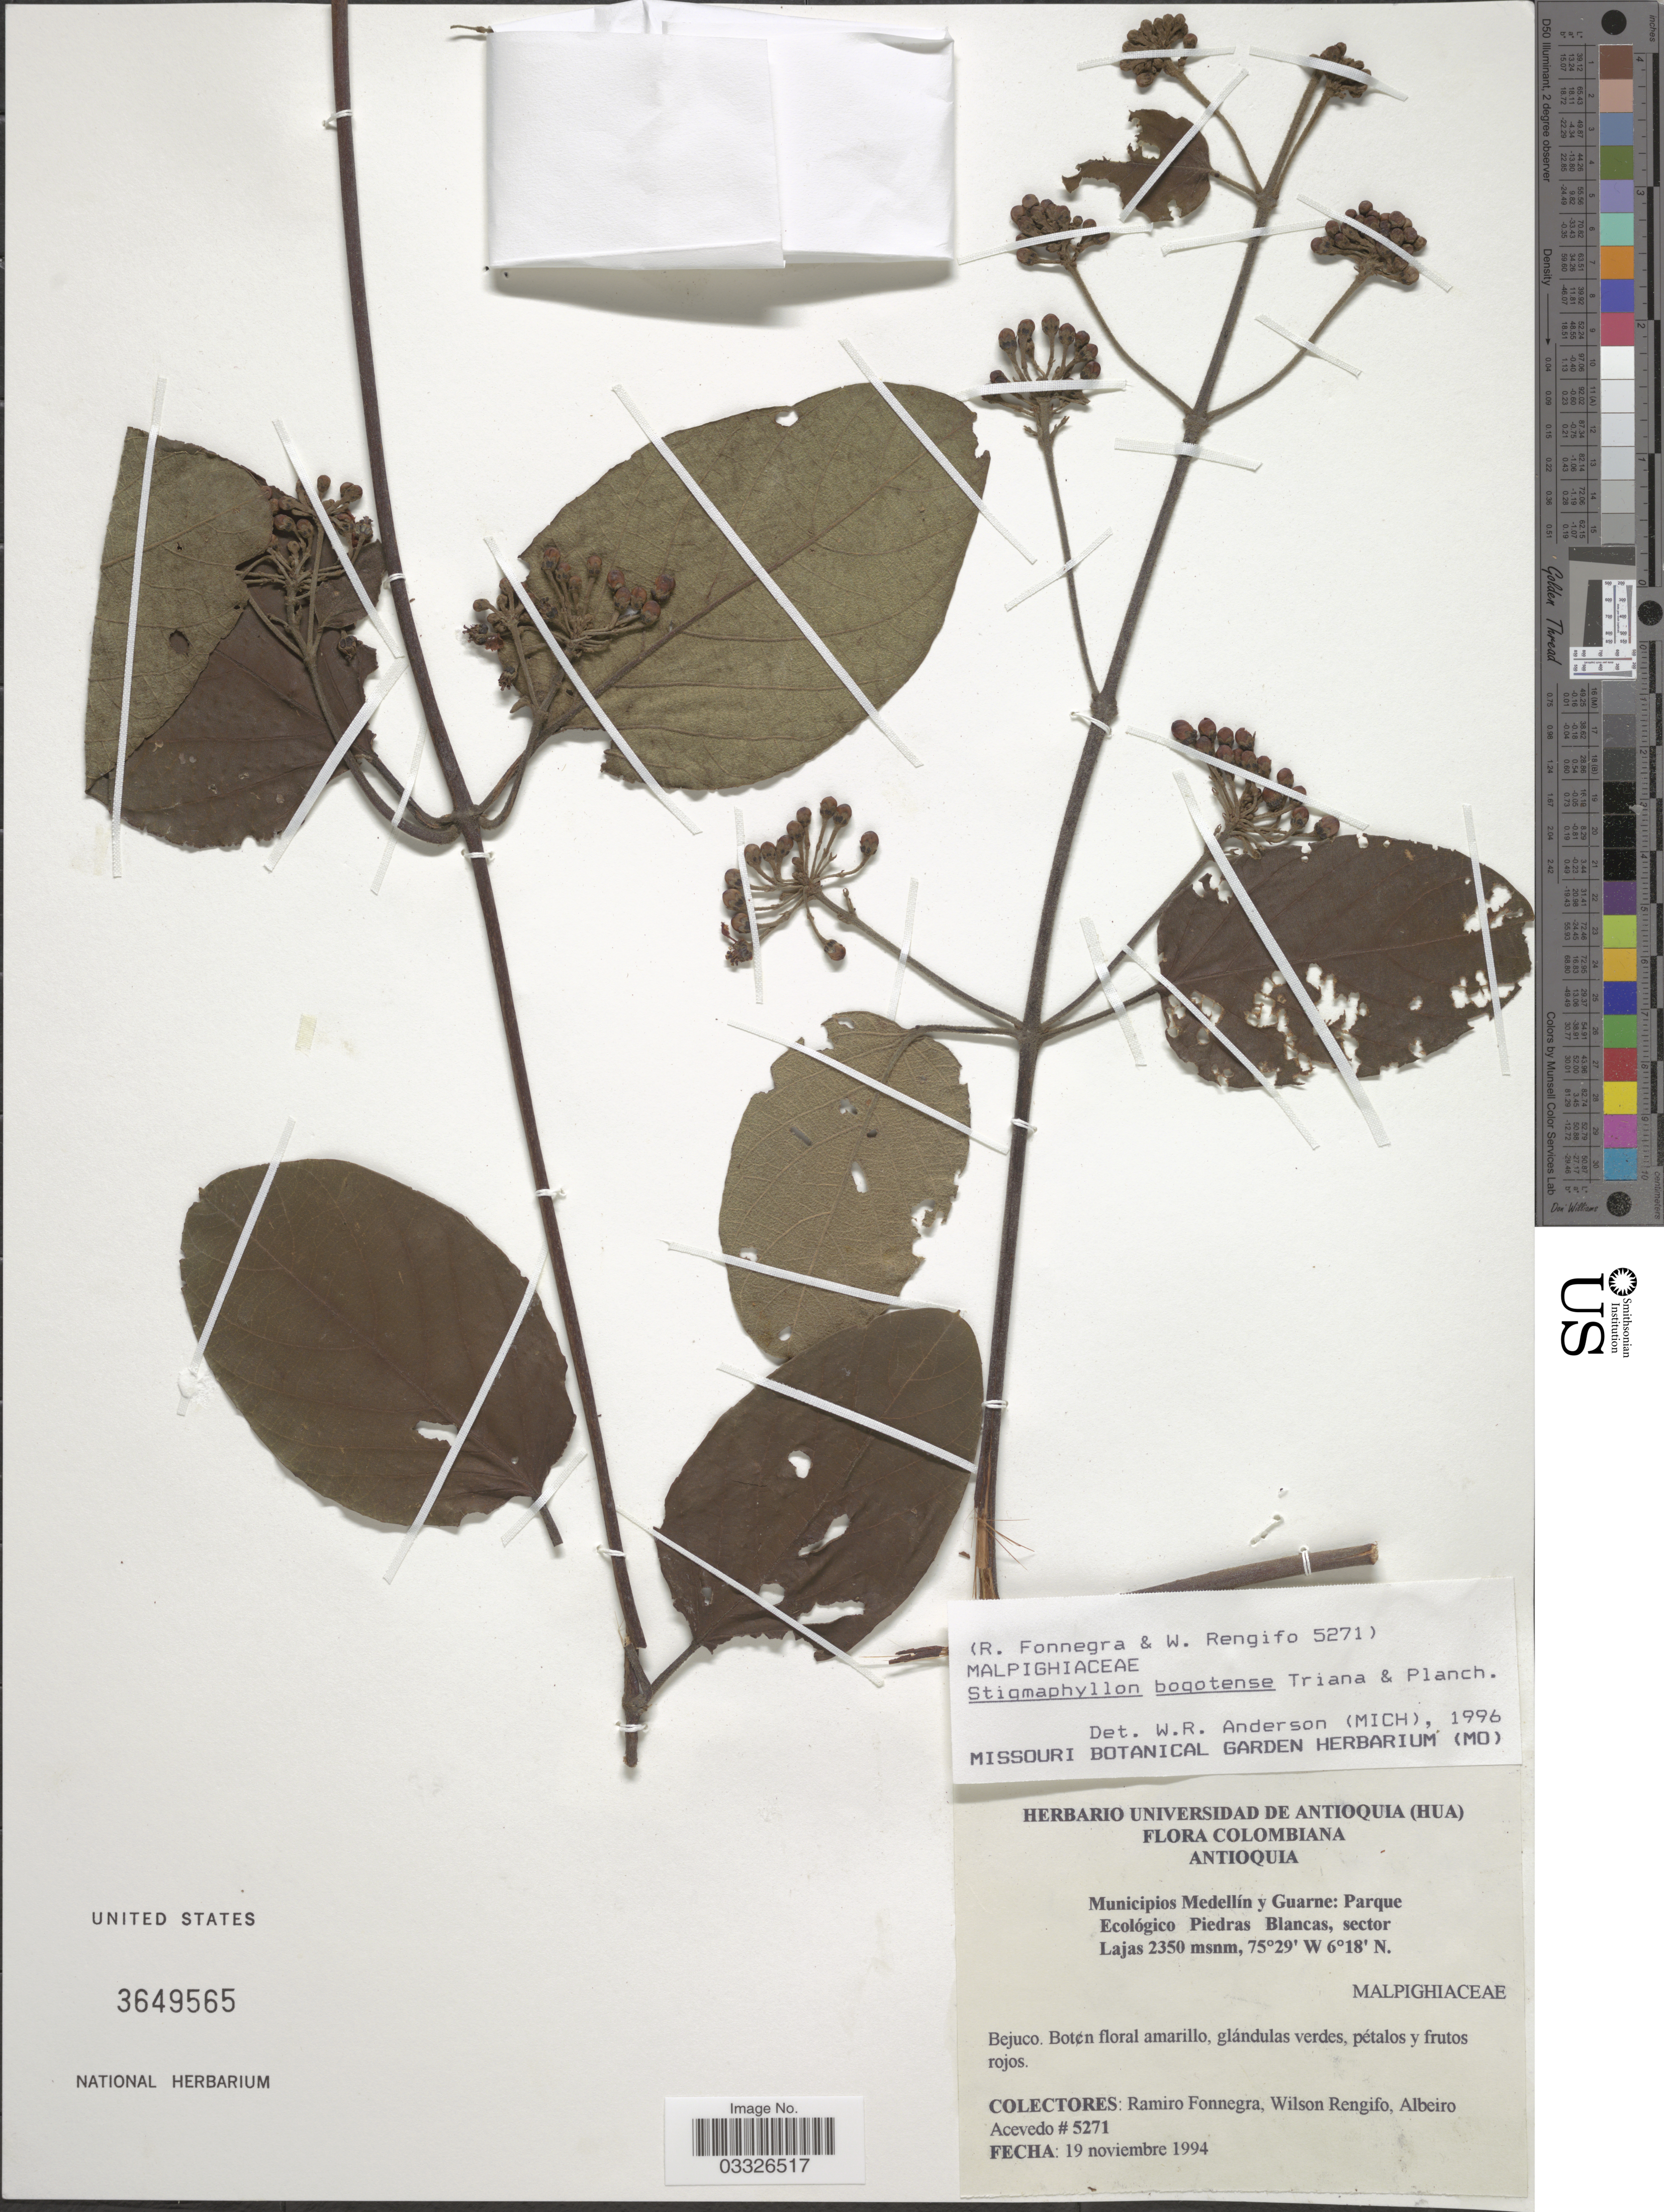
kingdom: Plantae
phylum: Tracheophyta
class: Magnoliopsida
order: Malpighiales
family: Malpighiaceae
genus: Stigmaphyllon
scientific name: Stigmaphyllon bogotense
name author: Triana & Planch.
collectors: R. Fonnegra, W. Rengifo & A. Acevedo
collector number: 5271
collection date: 1994-11-19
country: Colombia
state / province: Antioquia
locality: Municipios Medellín y Guarne: Parque Ecológico Piedras Blancas, sector Lajas.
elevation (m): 2350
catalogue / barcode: US 3649565